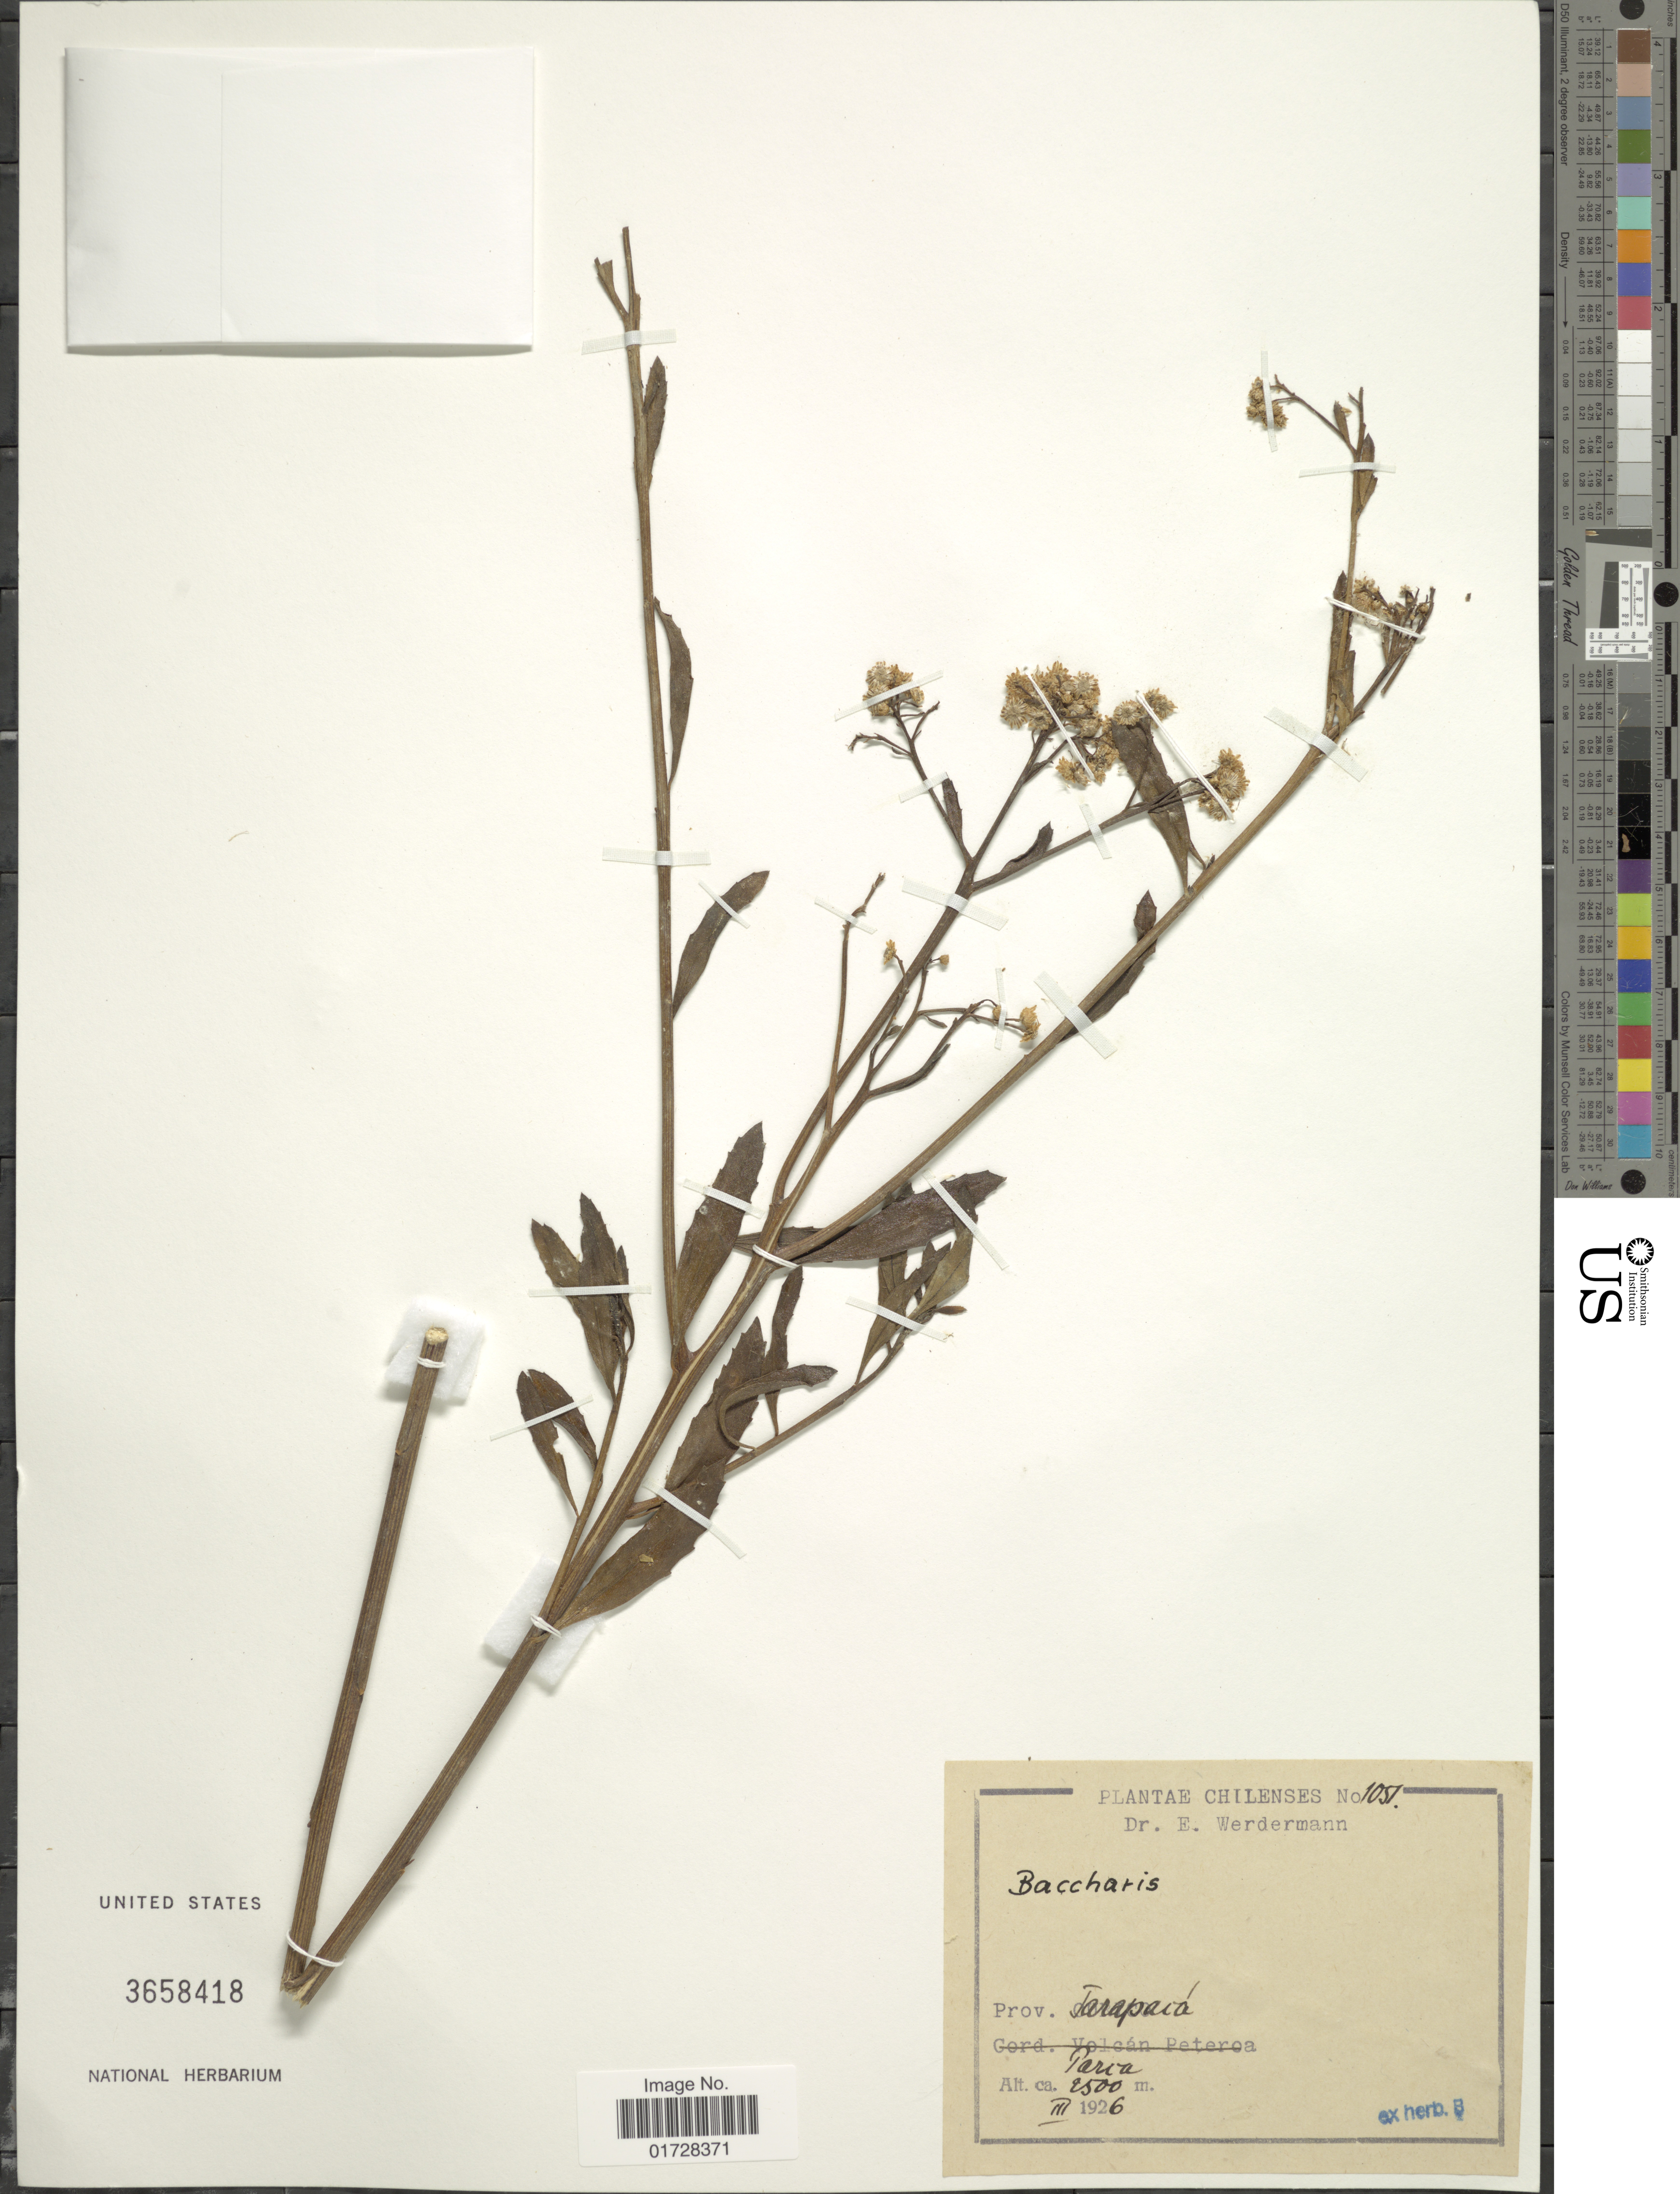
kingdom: Plantae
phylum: Tracheophyta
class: Magnoliopsida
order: Asterales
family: Asteraceae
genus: Baccharis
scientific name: Baccharis sp.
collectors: E. Werdermann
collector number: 1051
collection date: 1926-03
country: Chile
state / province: Tarapacá (I)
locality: Parca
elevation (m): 2500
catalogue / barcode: US 3658418